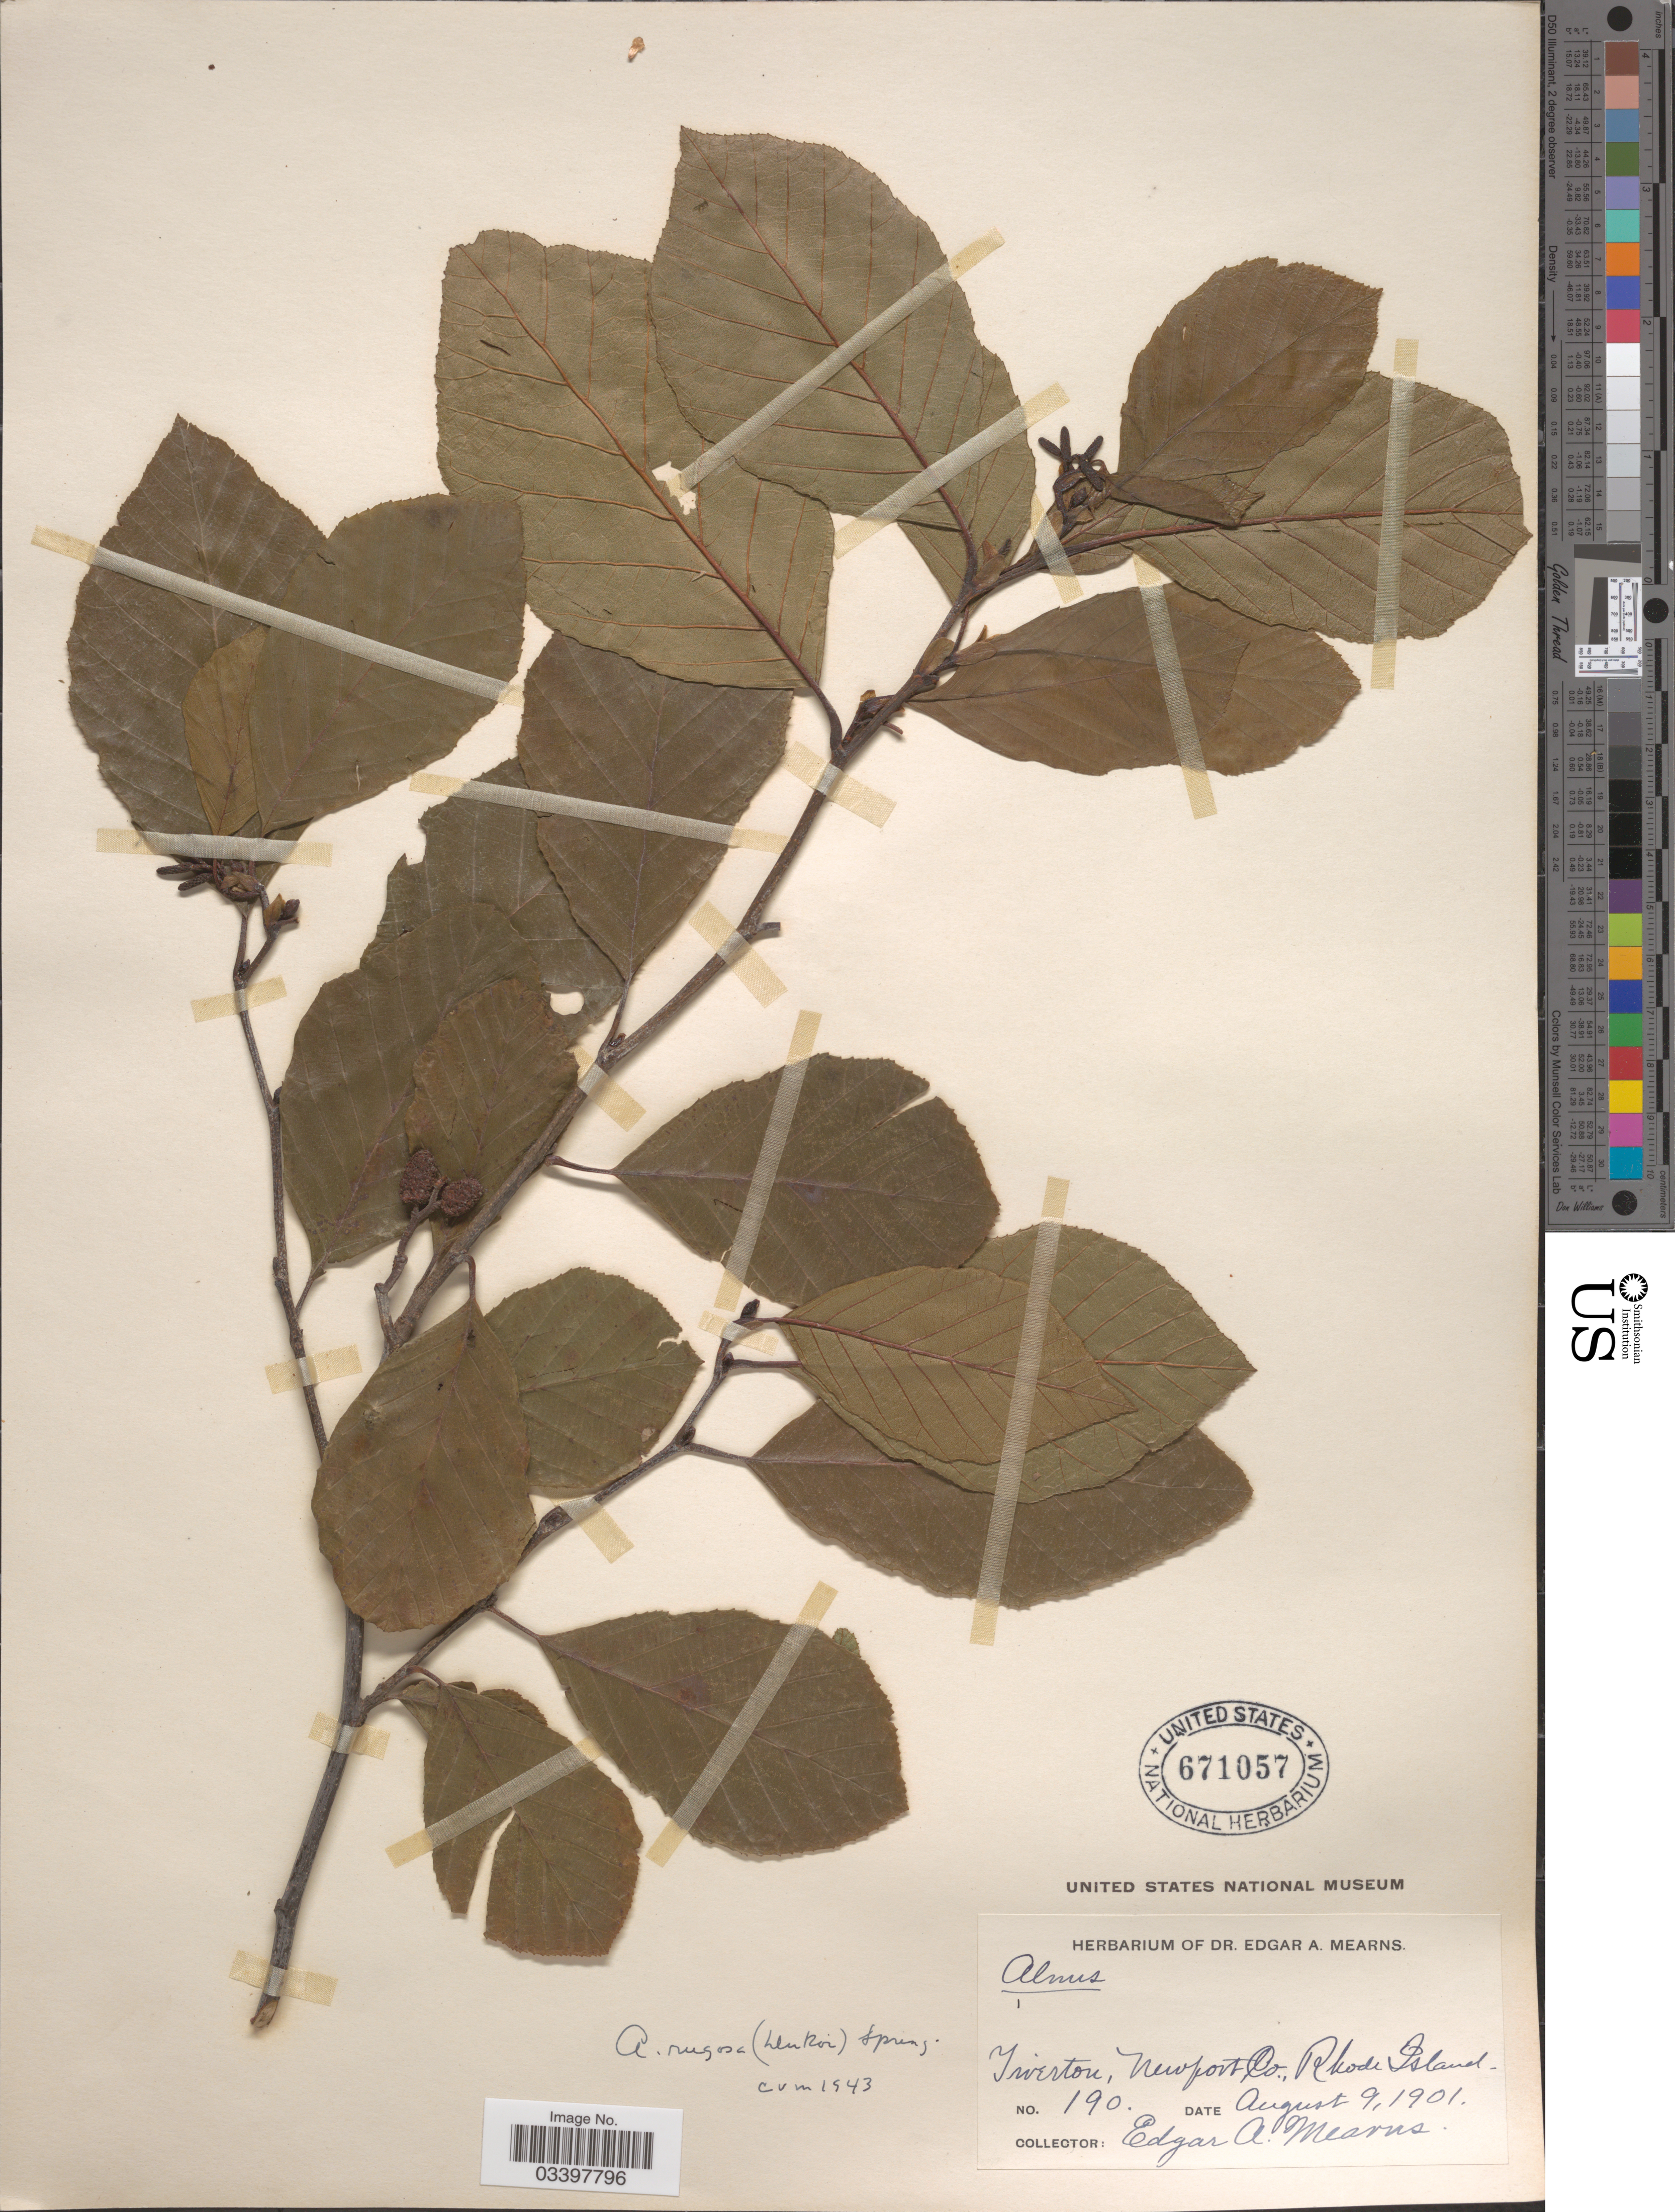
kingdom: Plantae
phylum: Tracheophyta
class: Magnoliopsida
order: Fagales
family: Betulaceae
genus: Alnus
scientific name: Alnus incana subsp. rugosa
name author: (Du Roi) R.T. Clausen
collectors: E. A. Mearns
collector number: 190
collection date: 1901-08-09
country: United States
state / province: Rhode Island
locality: Tiverton, Newport Co.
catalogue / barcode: US 671057